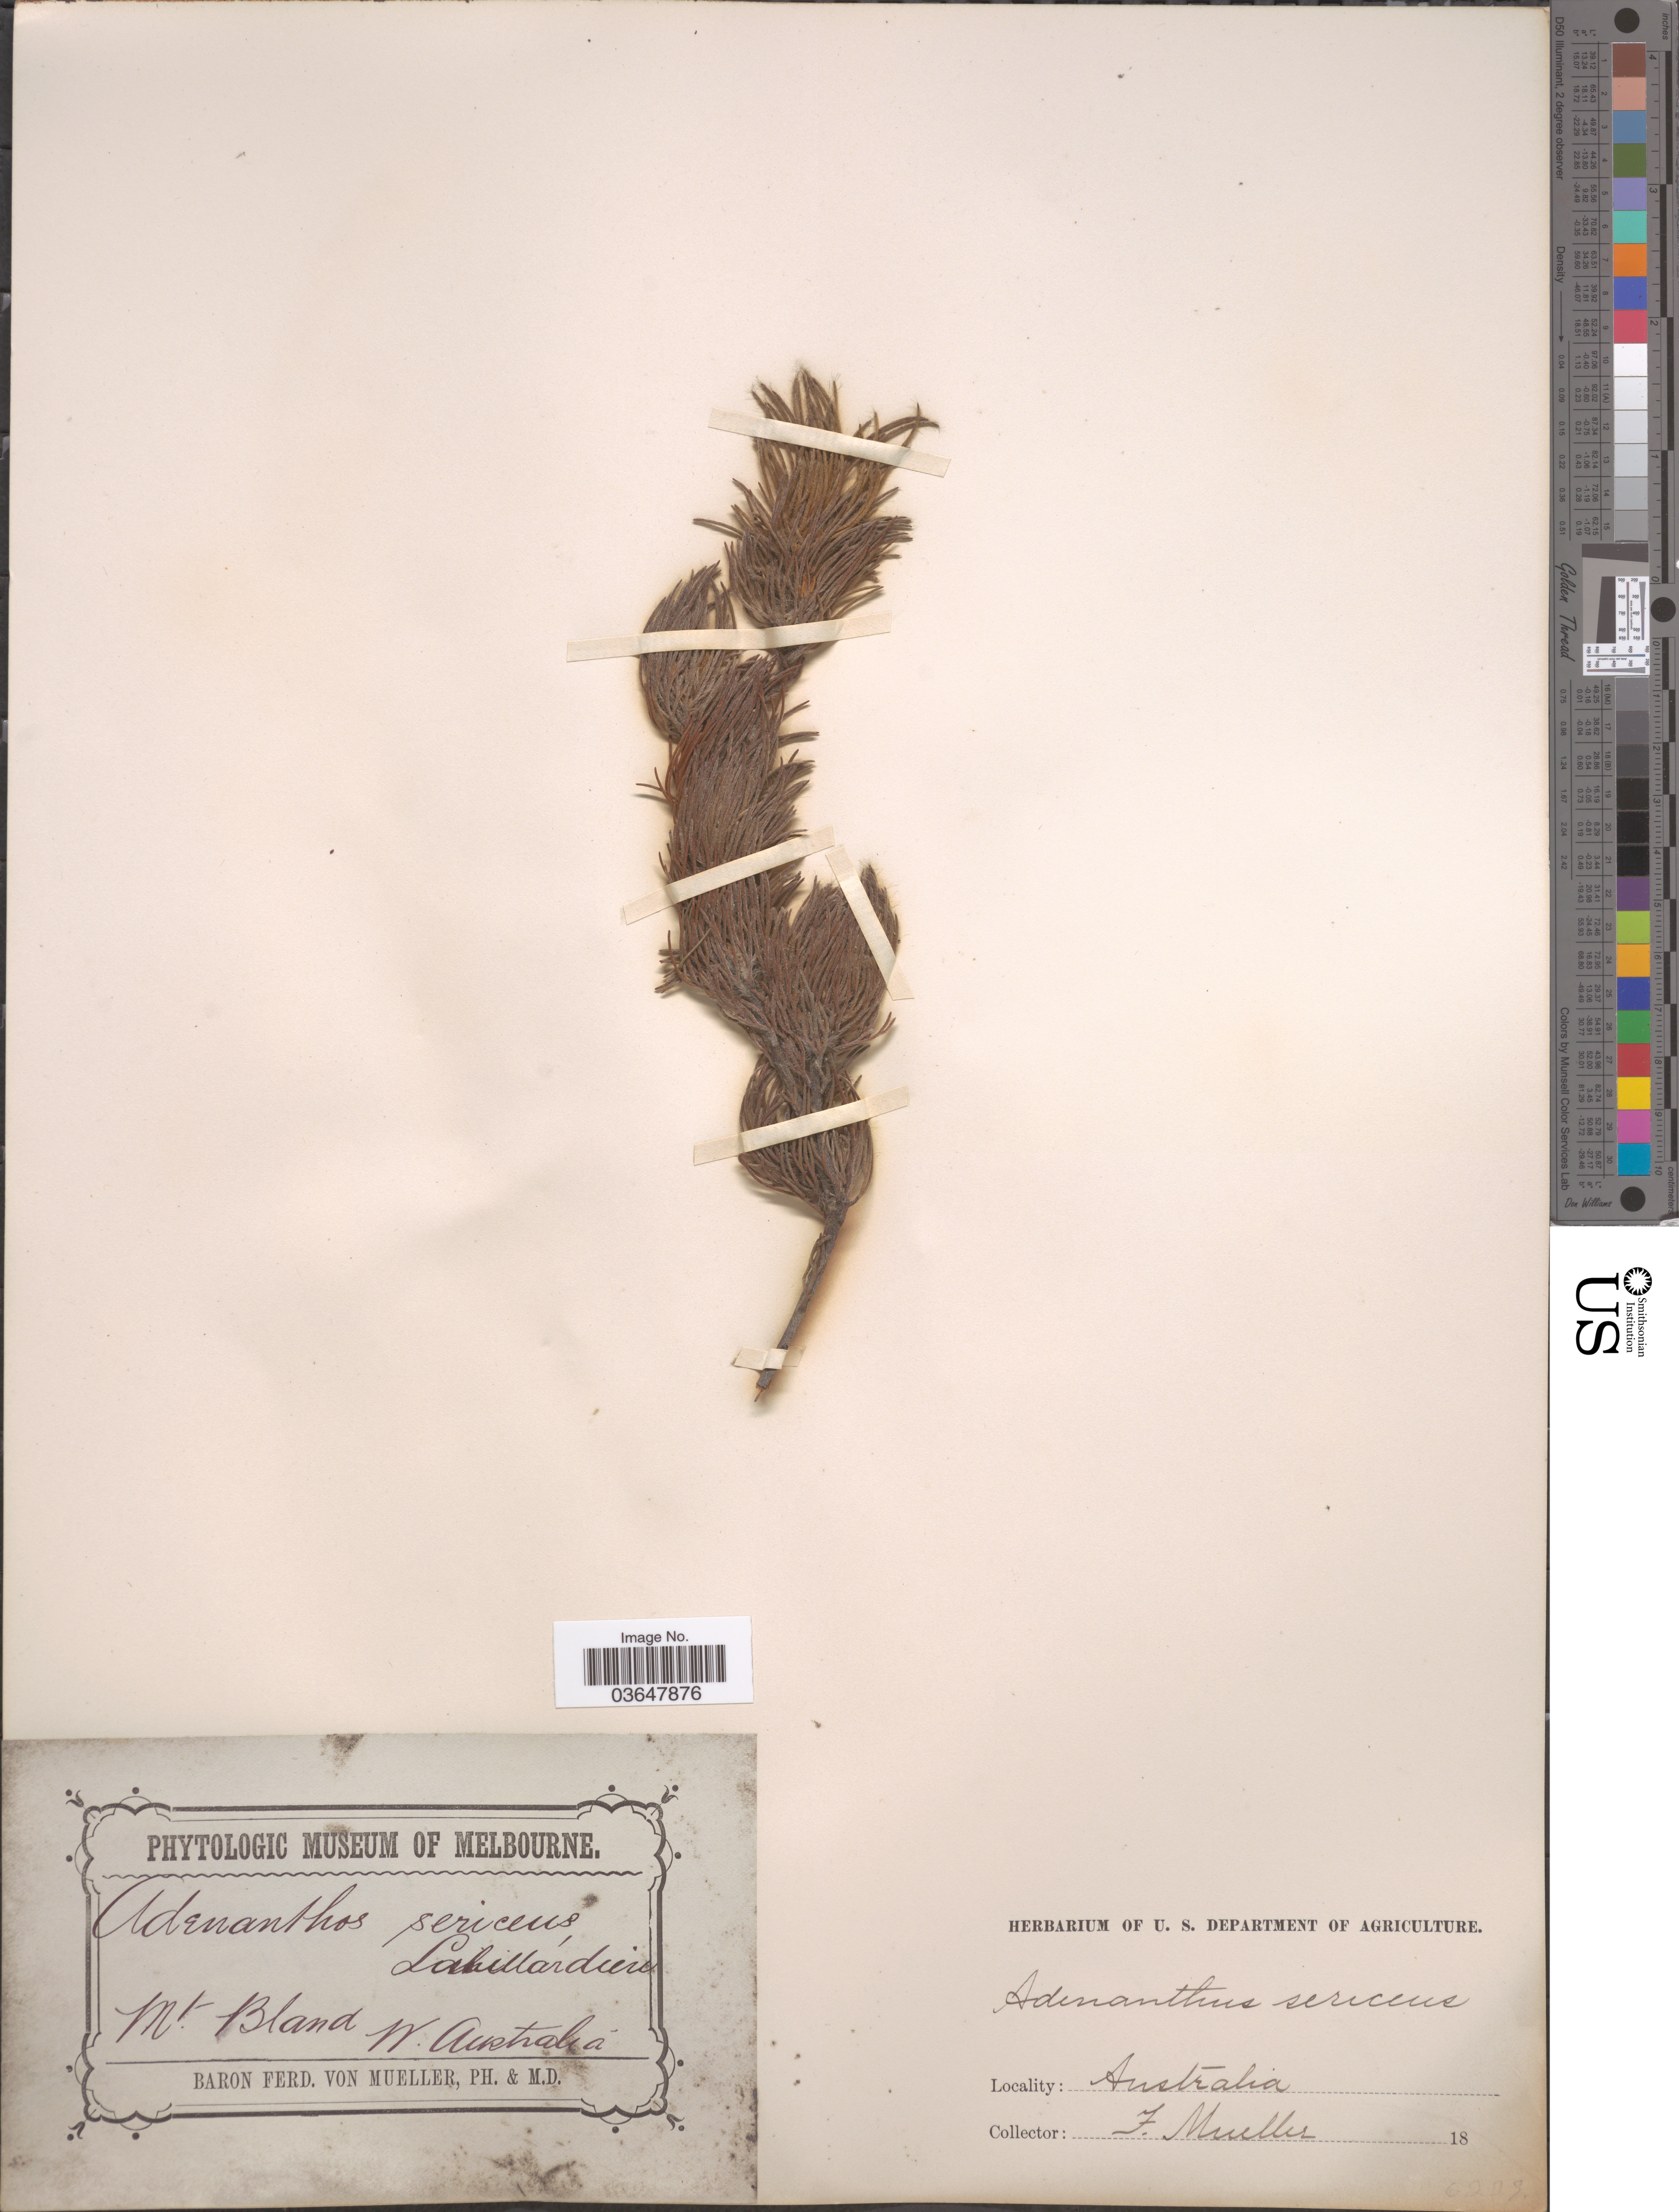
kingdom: Plantae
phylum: Tracheophyta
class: Magnoliopsida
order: Proteales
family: Proteaceae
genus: Adenanthos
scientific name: Adenanthos sericeus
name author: Labill.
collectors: F. Mueller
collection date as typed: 18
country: Australia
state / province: Western Australia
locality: Mt. Bland. W. Australia.